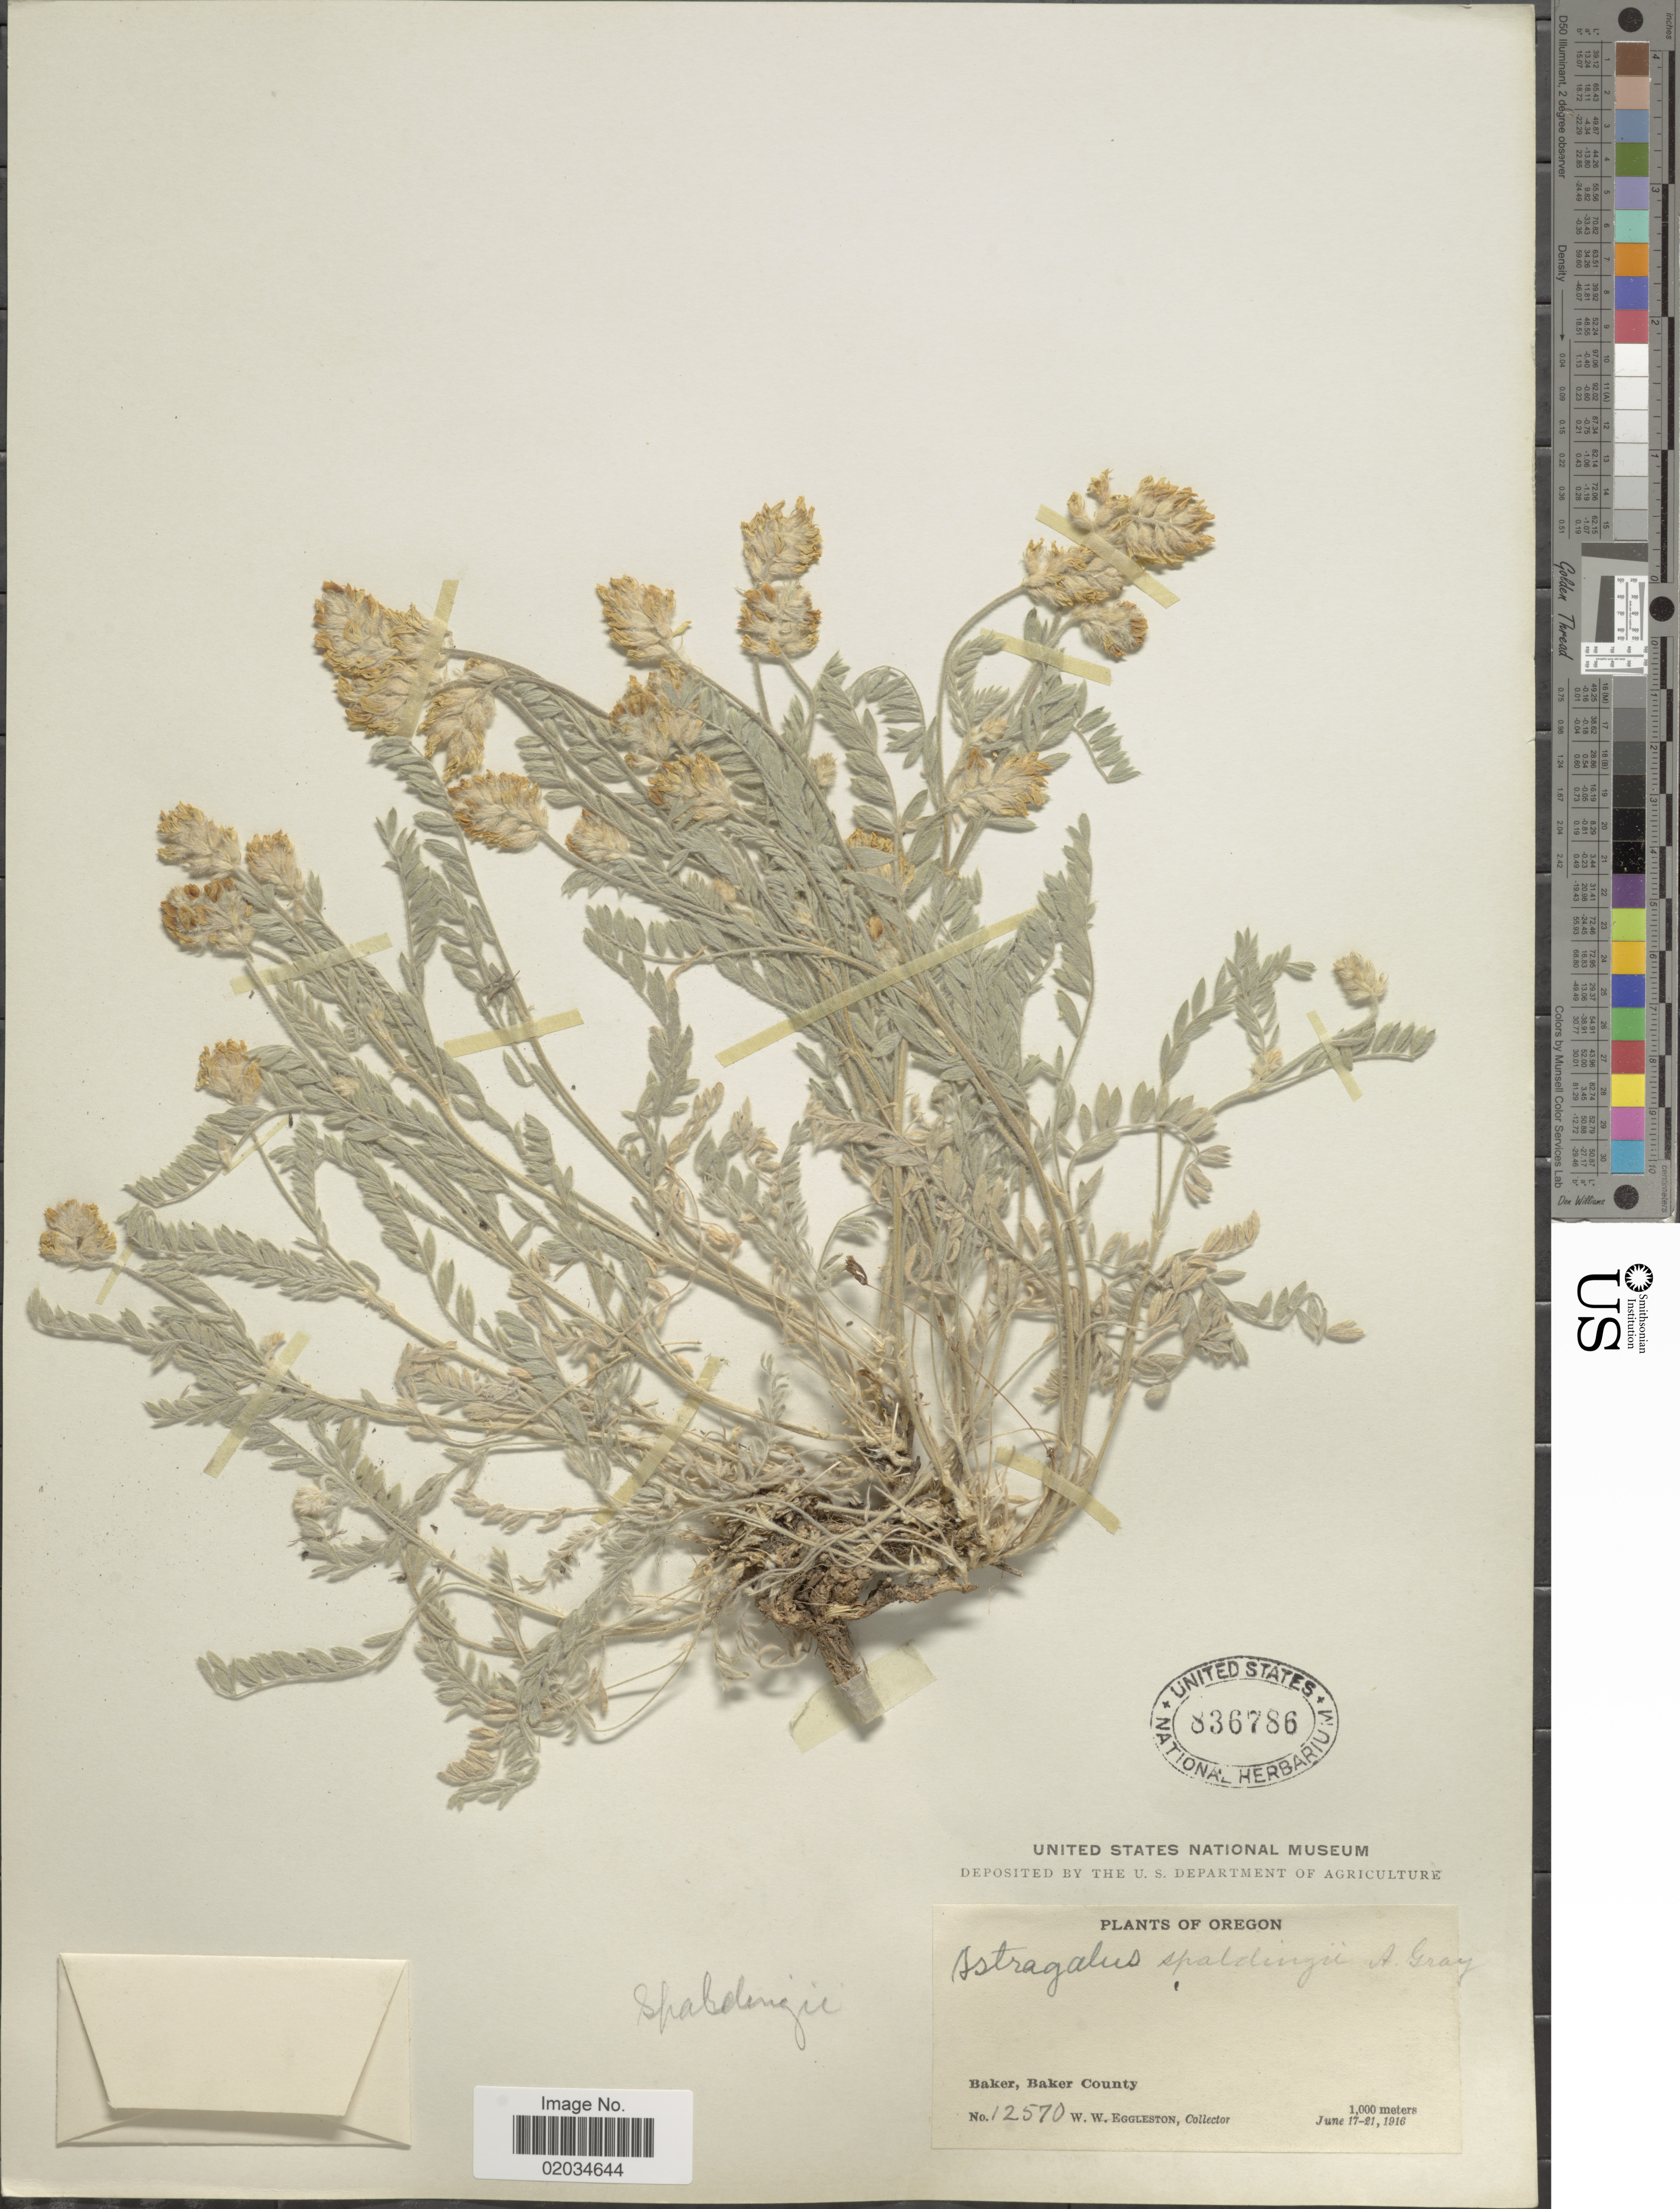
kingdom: Plantae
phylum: Tracheophyta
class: Magnoliopsida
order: Fabales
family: Fabaceae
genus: Astragalus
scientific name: Astragalus spaldingii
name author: A. Gray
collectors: W. W. Eggleston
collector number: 12570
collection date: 1916-06-17/1916-06-21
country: United States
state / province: Oregon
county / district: Baker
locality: Baker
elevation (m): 1000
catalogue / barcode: US 836786